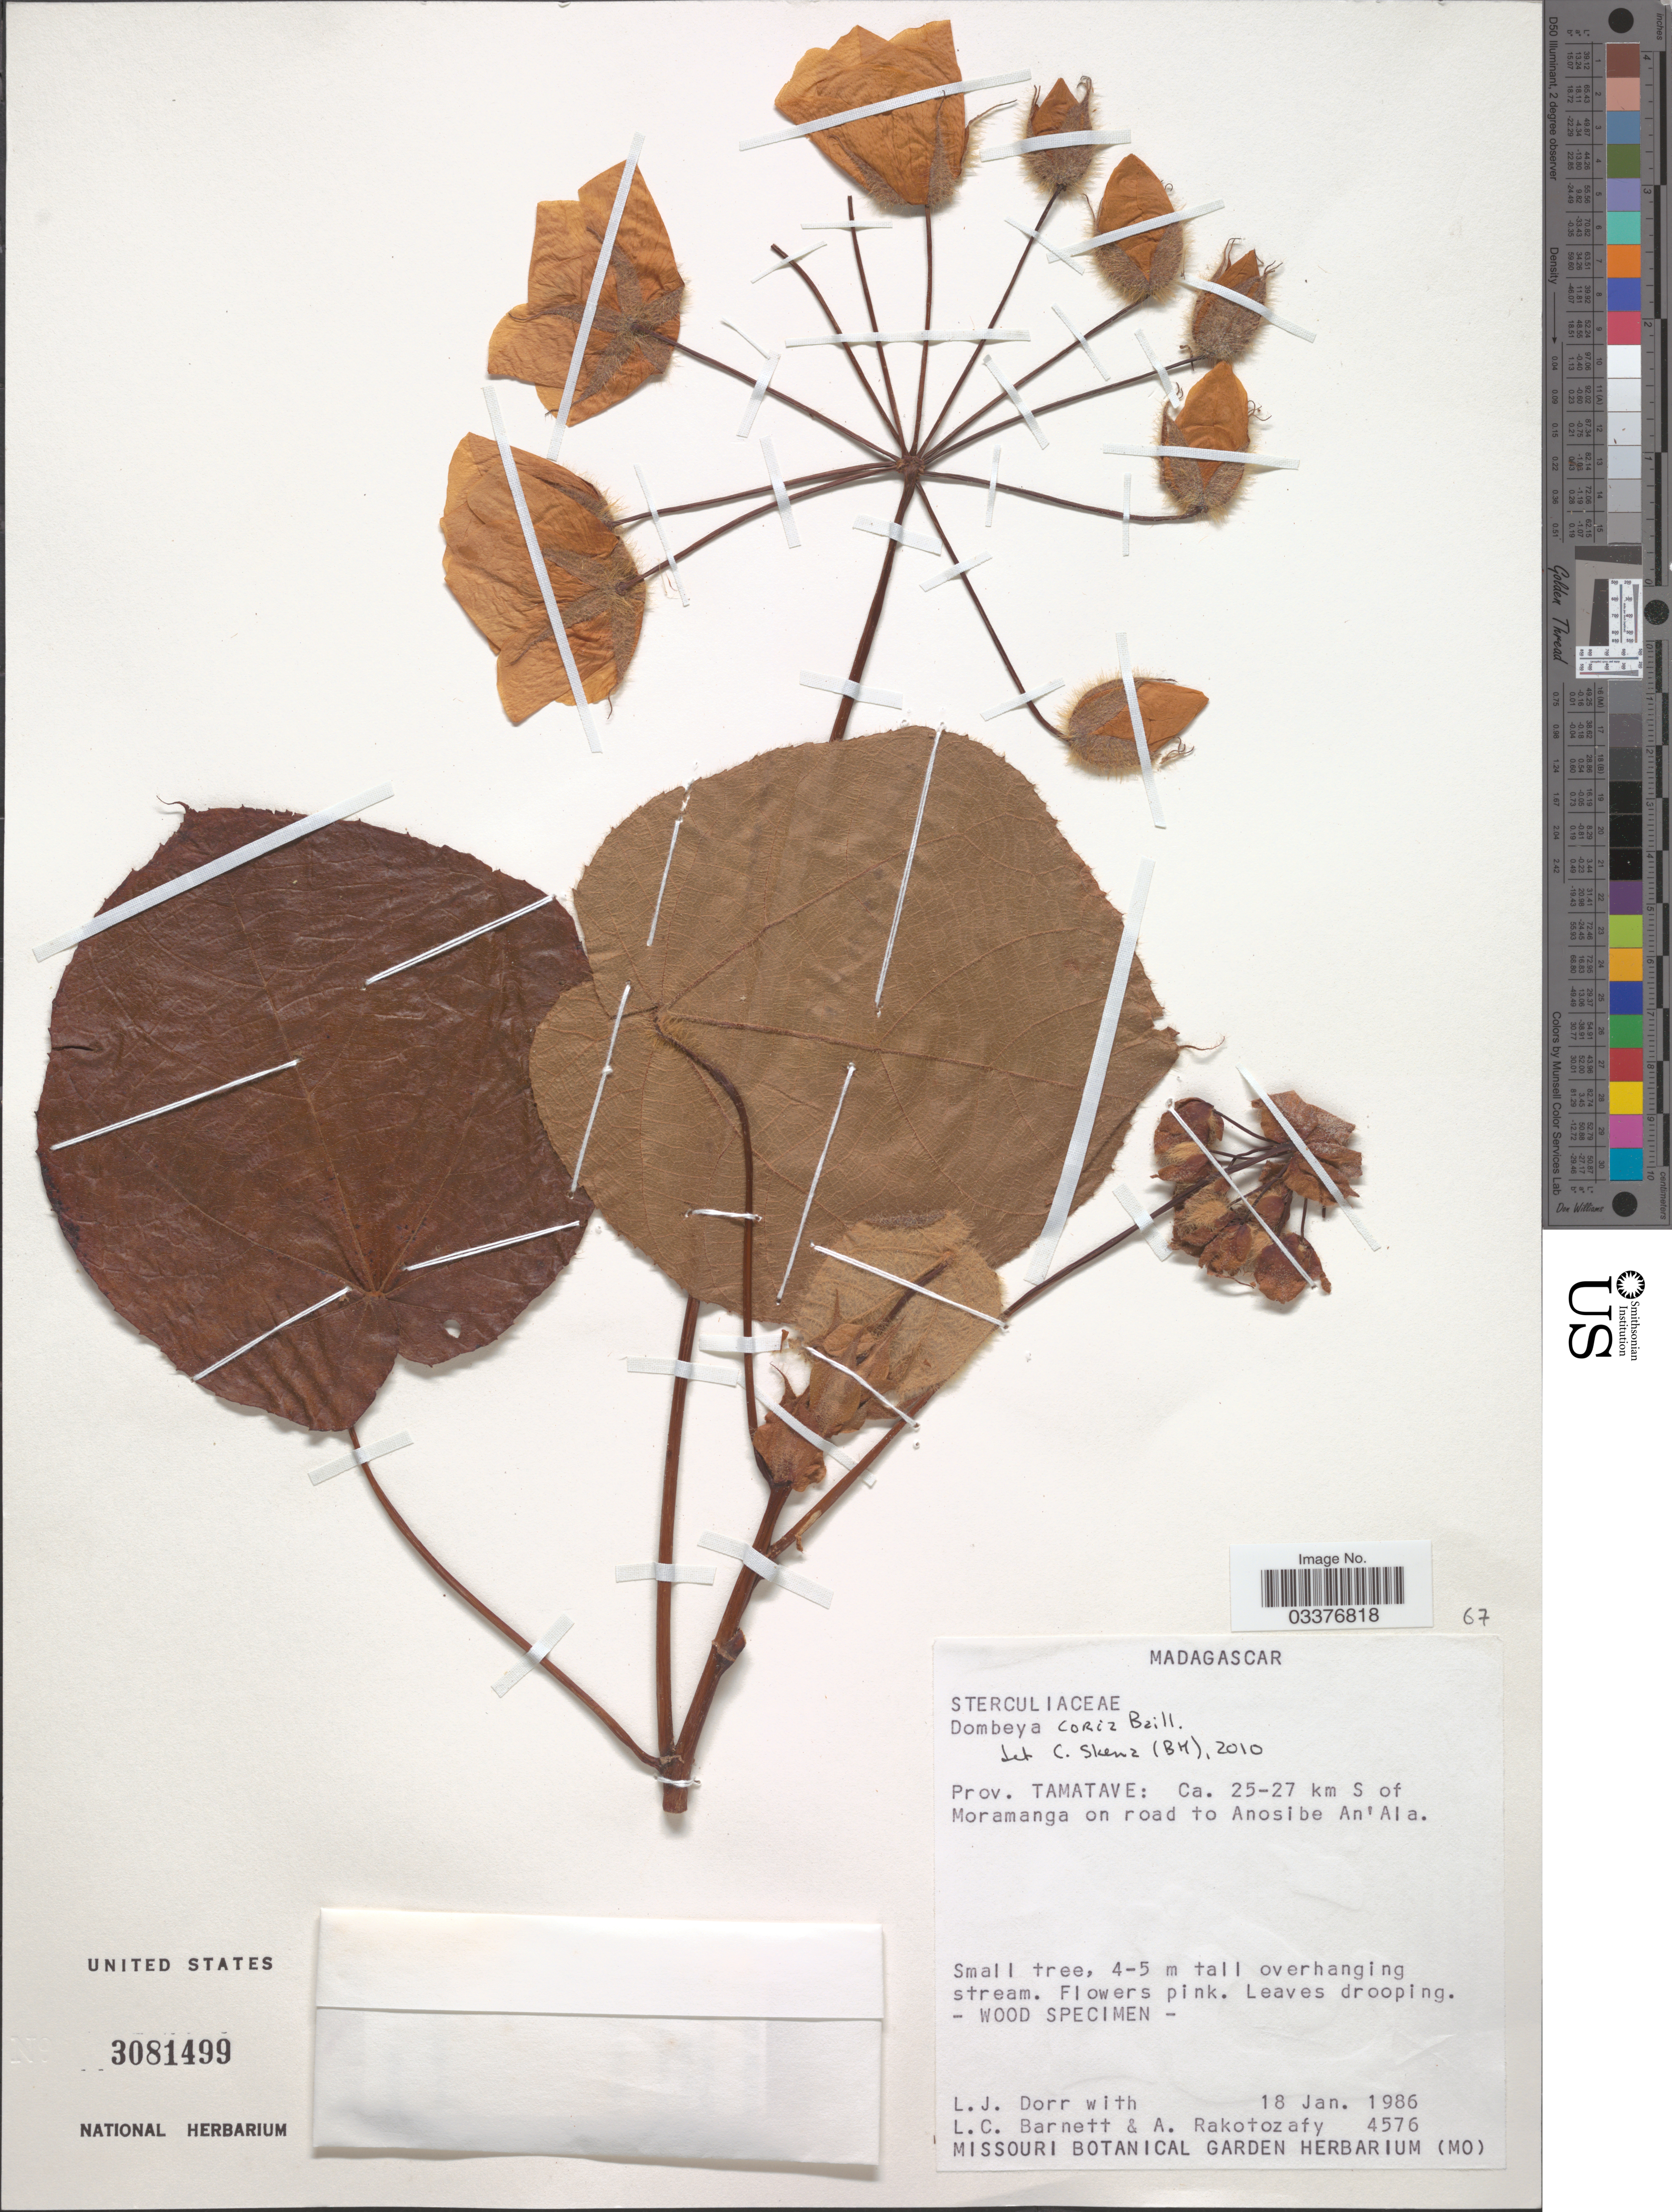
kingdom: Plantae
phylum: Tracheophyta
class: Magnoliopsida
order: Malvales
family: Malvaceae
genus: Dombeya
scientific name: Dombeya coria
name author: Baill.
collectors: L. J. Dorr, L. C. Barnett & A. Rakotozafy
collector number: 4576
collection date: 1986-01-18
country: Madagascar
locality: Prov. Tamatave: Ca. 25-27 km S of Moramanga on road to Anosibe An' Ala.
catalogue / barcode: US 3081499